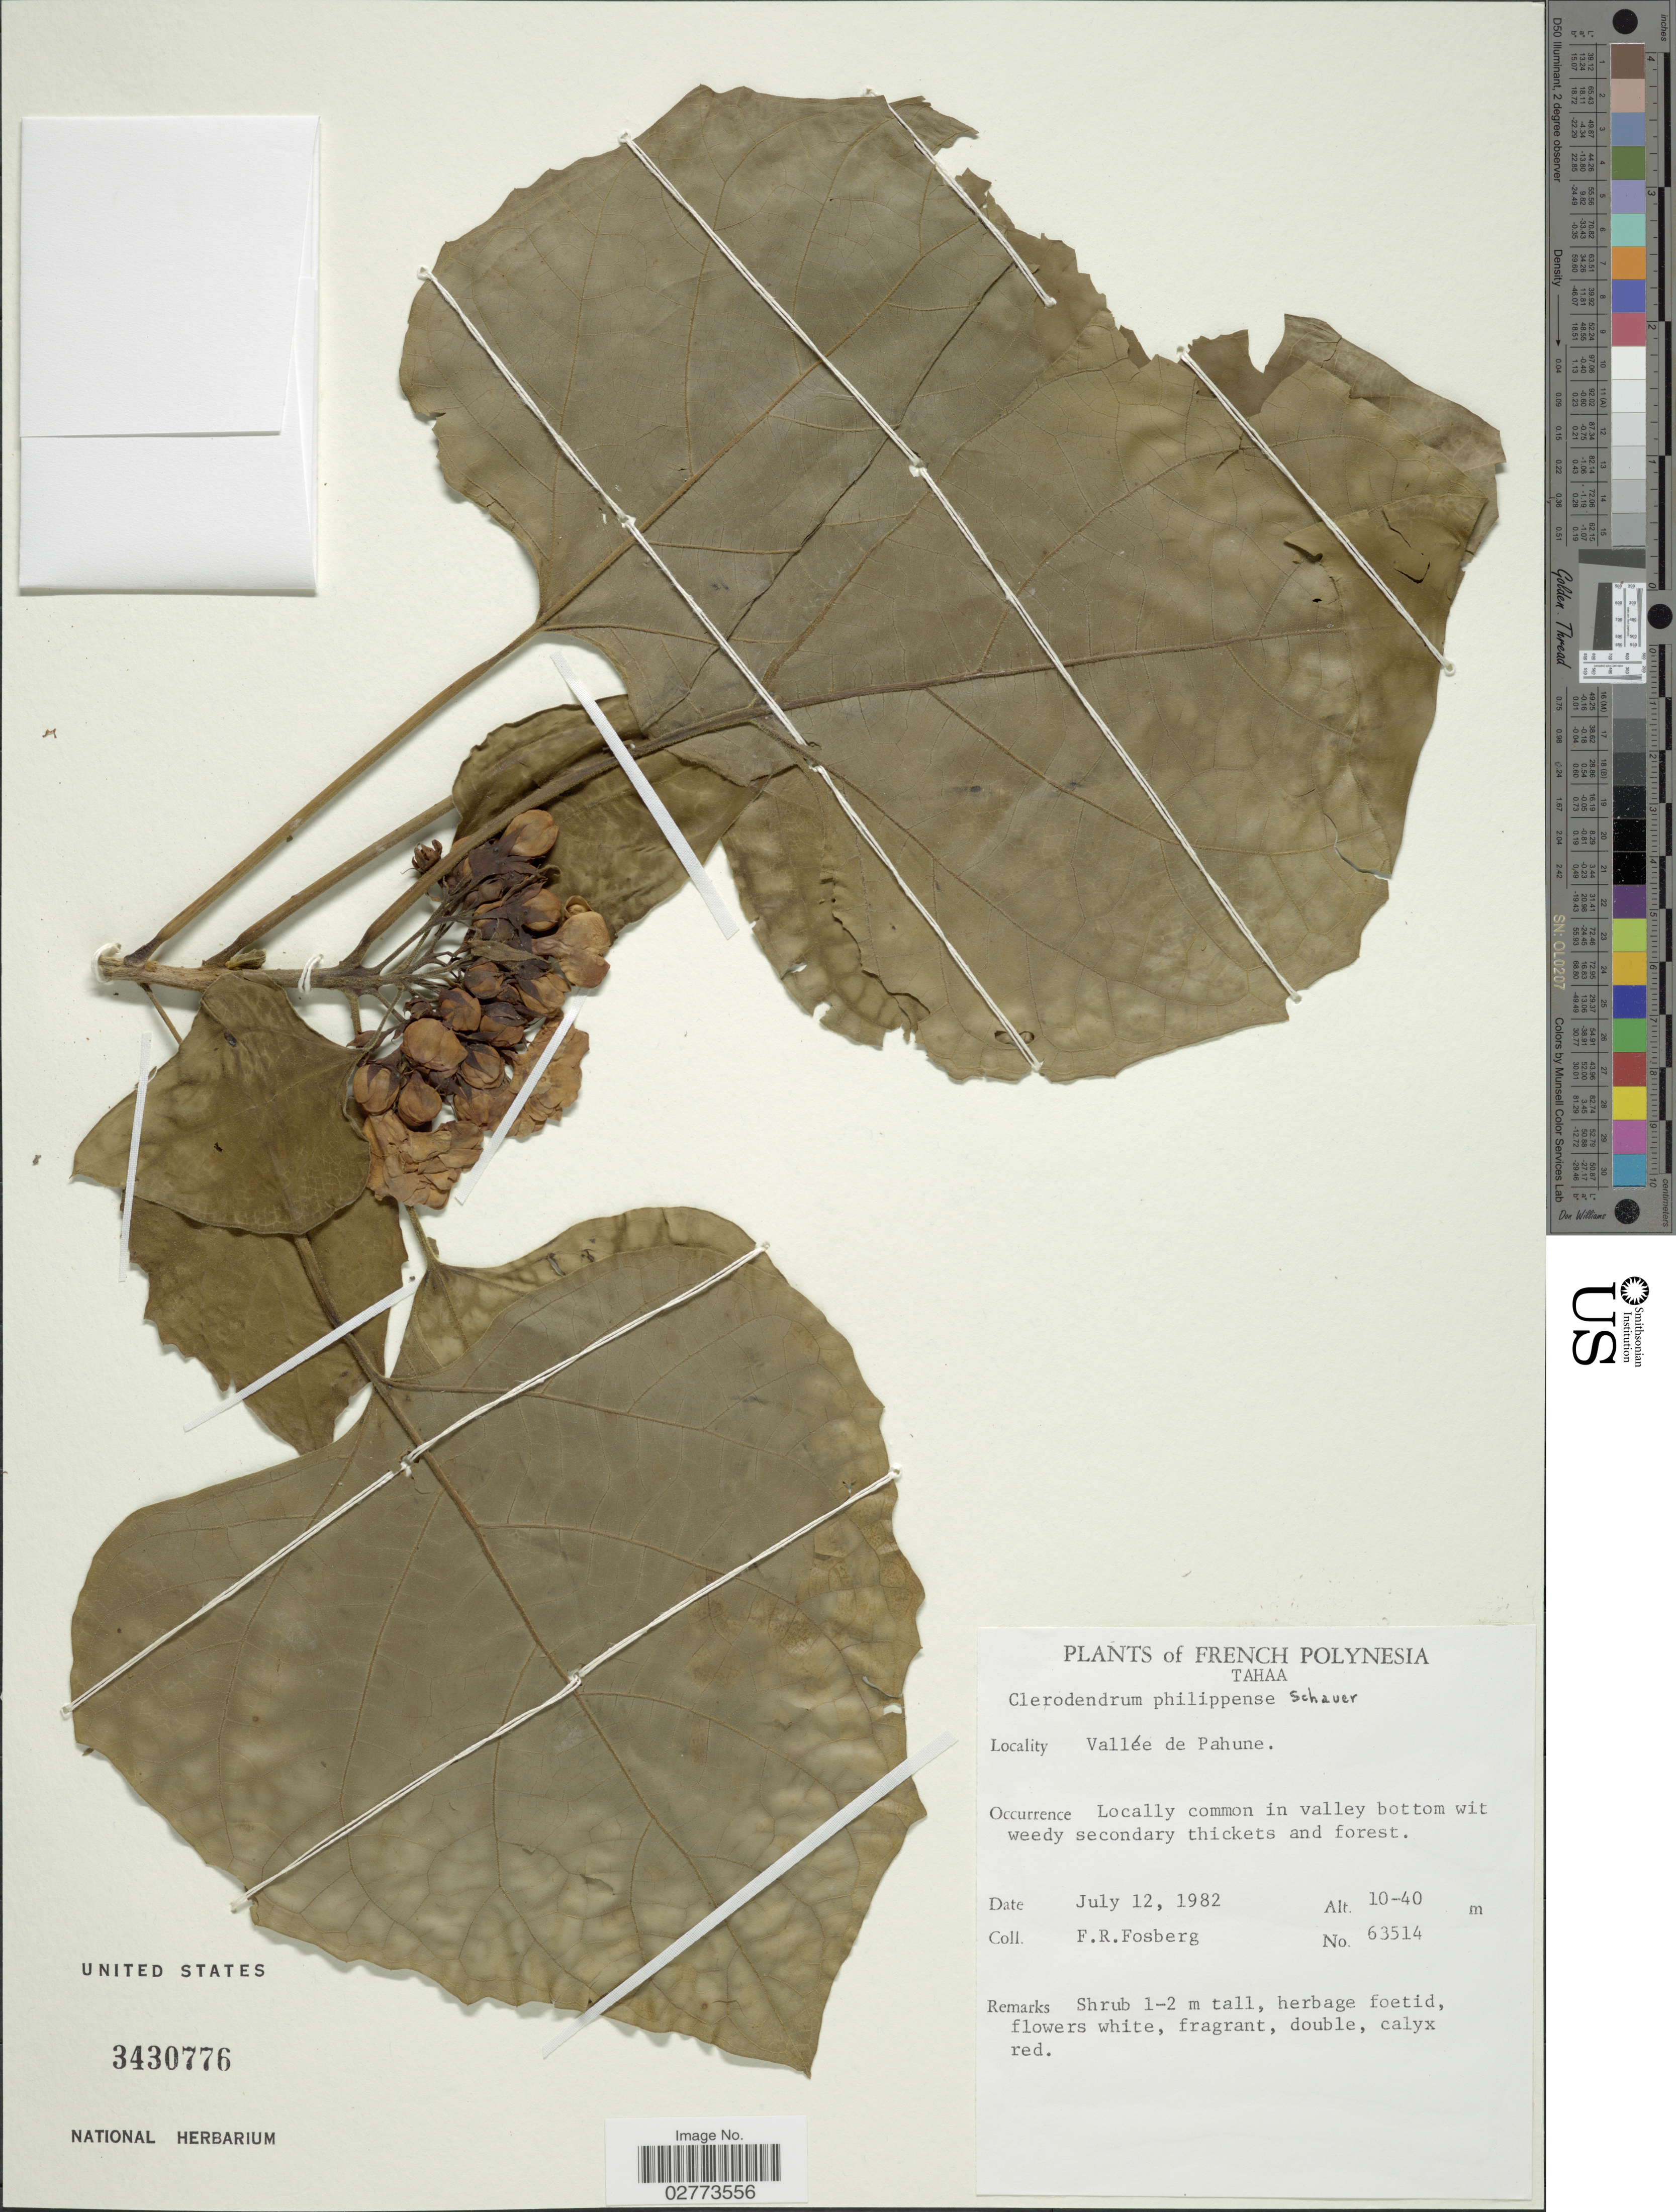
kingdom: Plantae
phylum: Tracheophyta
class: Magnoliopsida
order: Lamiales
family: Lamiaceae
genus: Clerodendrum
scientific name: Clerodendrum philippinum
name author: Schauer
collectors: F. R. Fosberg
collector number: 63514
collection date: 1982-07-12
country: French Polynesia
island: Tahaa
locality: Tahaa. Vallée de Pahune.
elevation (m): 10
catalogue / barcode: US 3430776